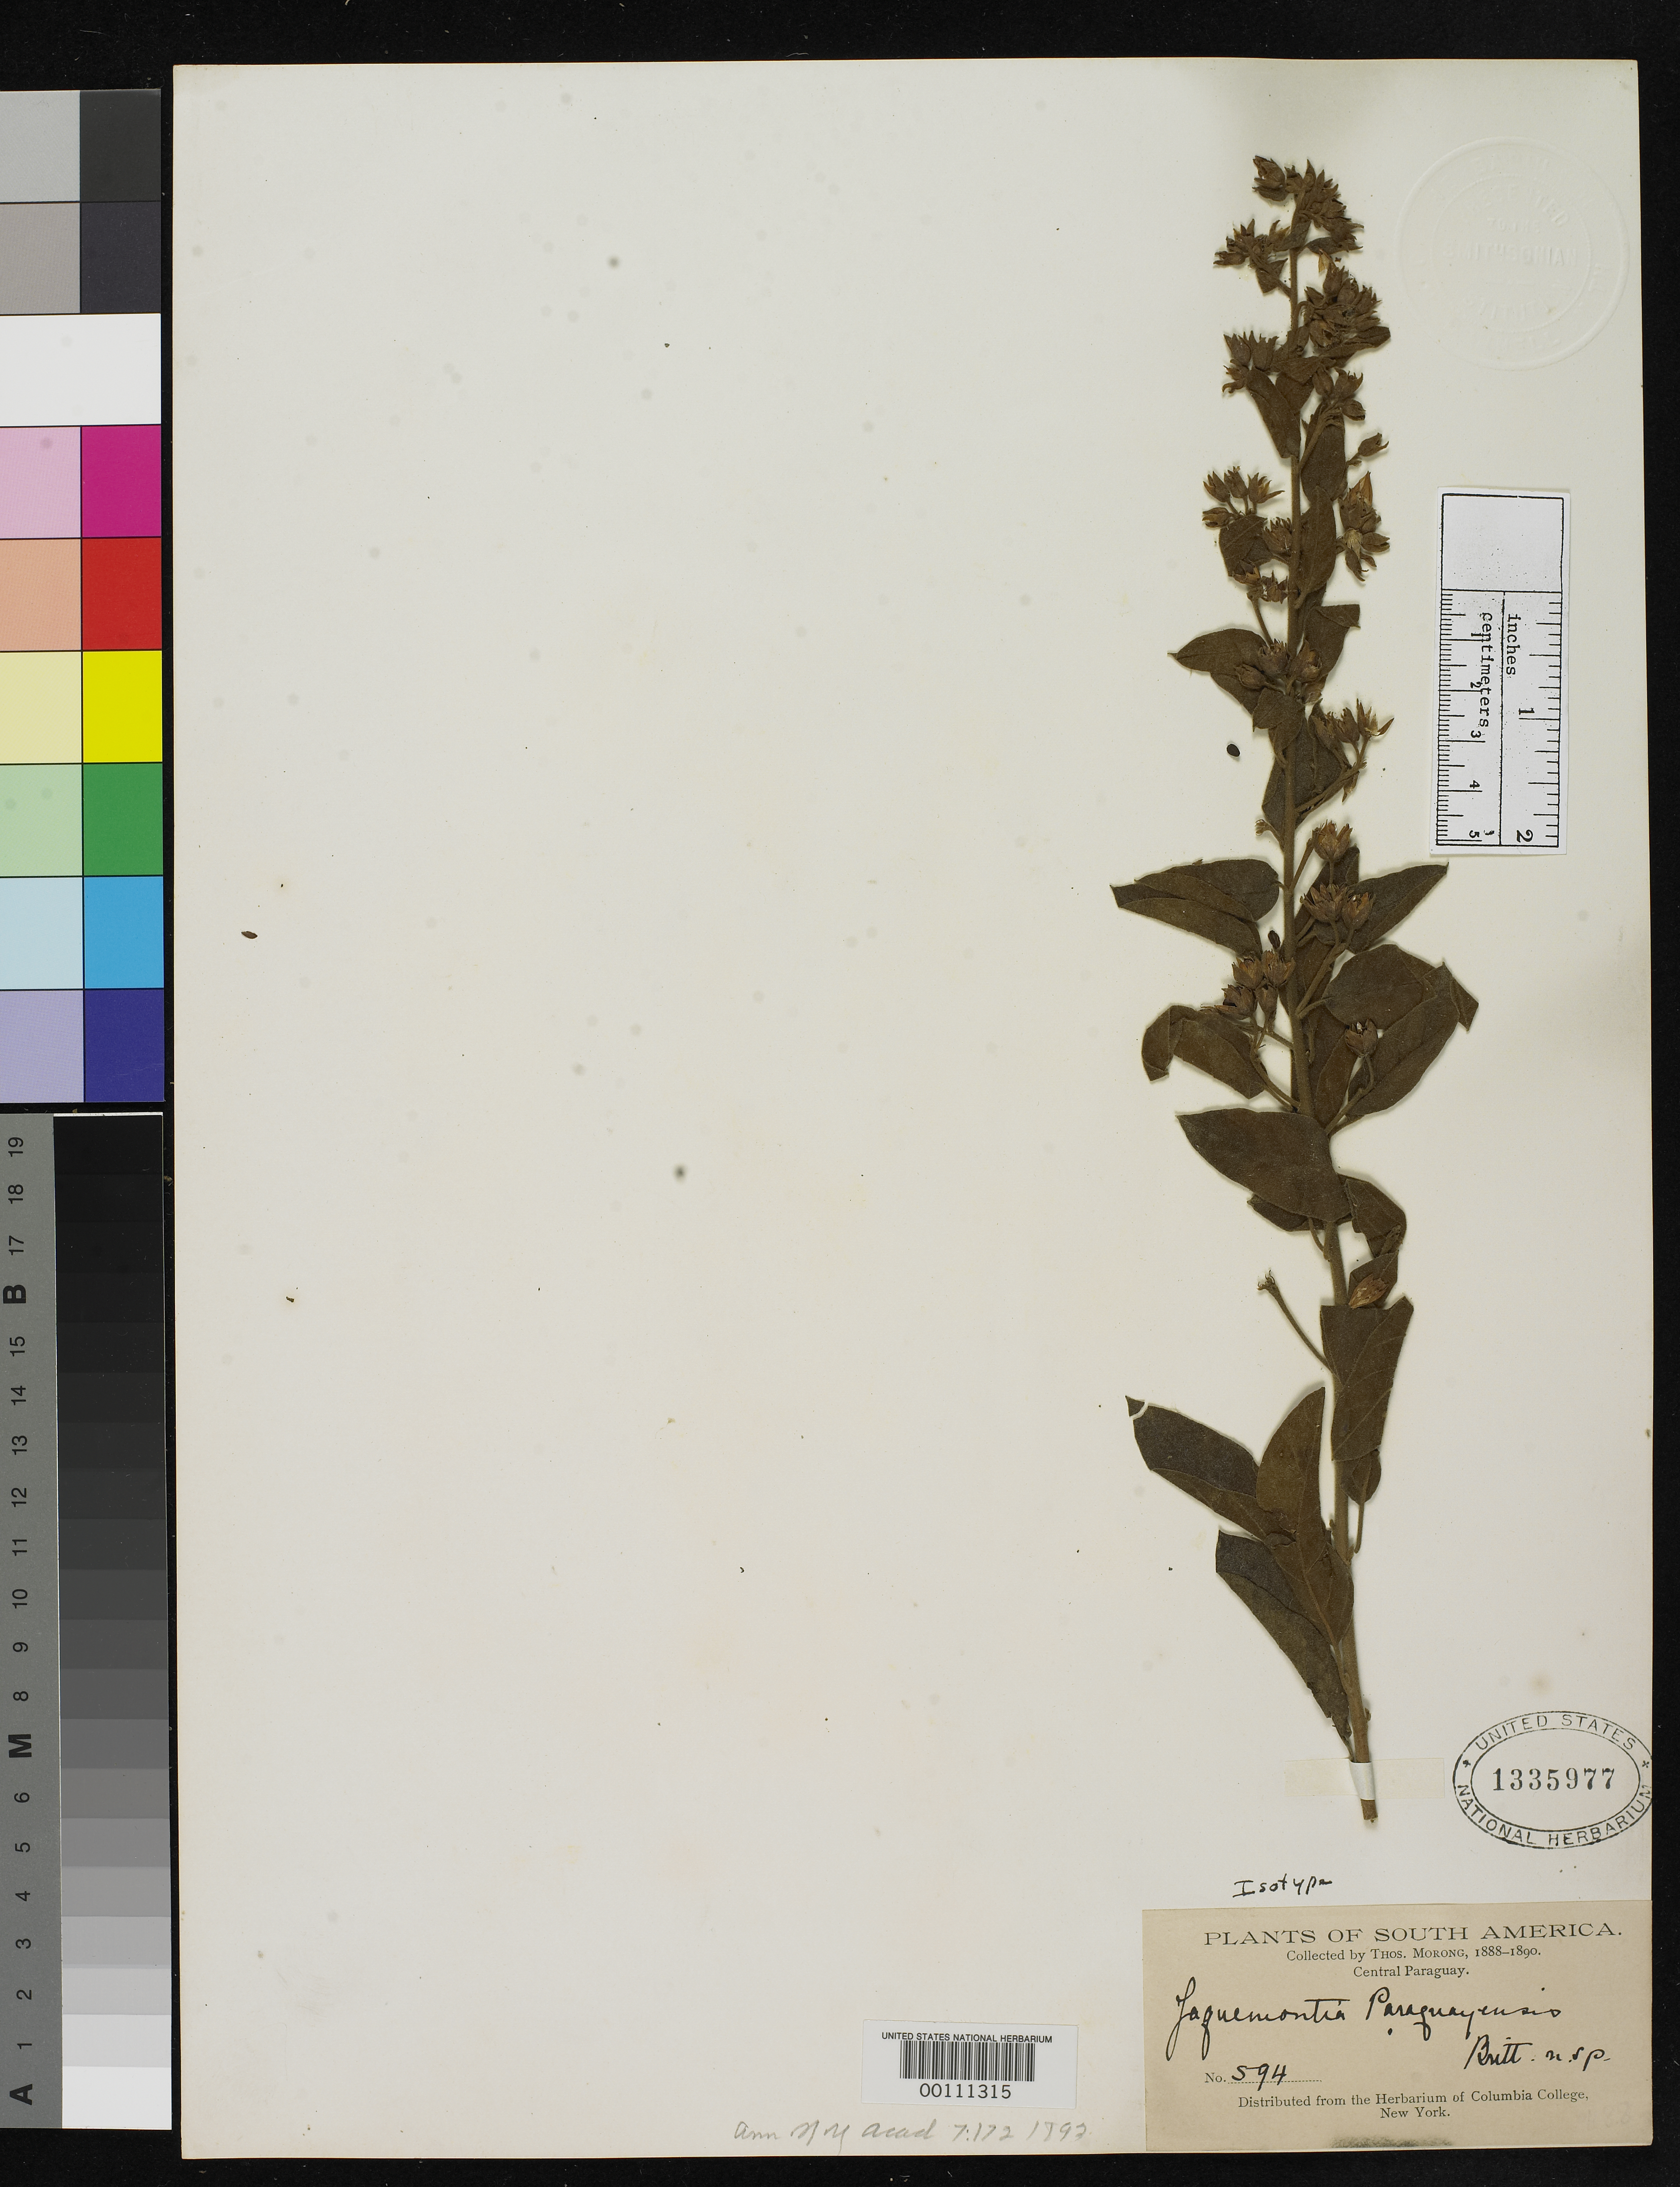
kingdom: Plantae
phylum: Tracheophyta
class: Magnoliopsida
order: Solanales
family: Convolvulaceae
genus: Jacquemontia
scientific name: Jacquemontia paraguayensis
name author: Britton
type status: Isotype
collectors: T. Morong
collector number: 594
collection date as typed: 1888 to -- --- 1890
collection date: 1888/1890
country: Paraguay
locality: Central Paraguay.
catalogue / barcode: US 1335977